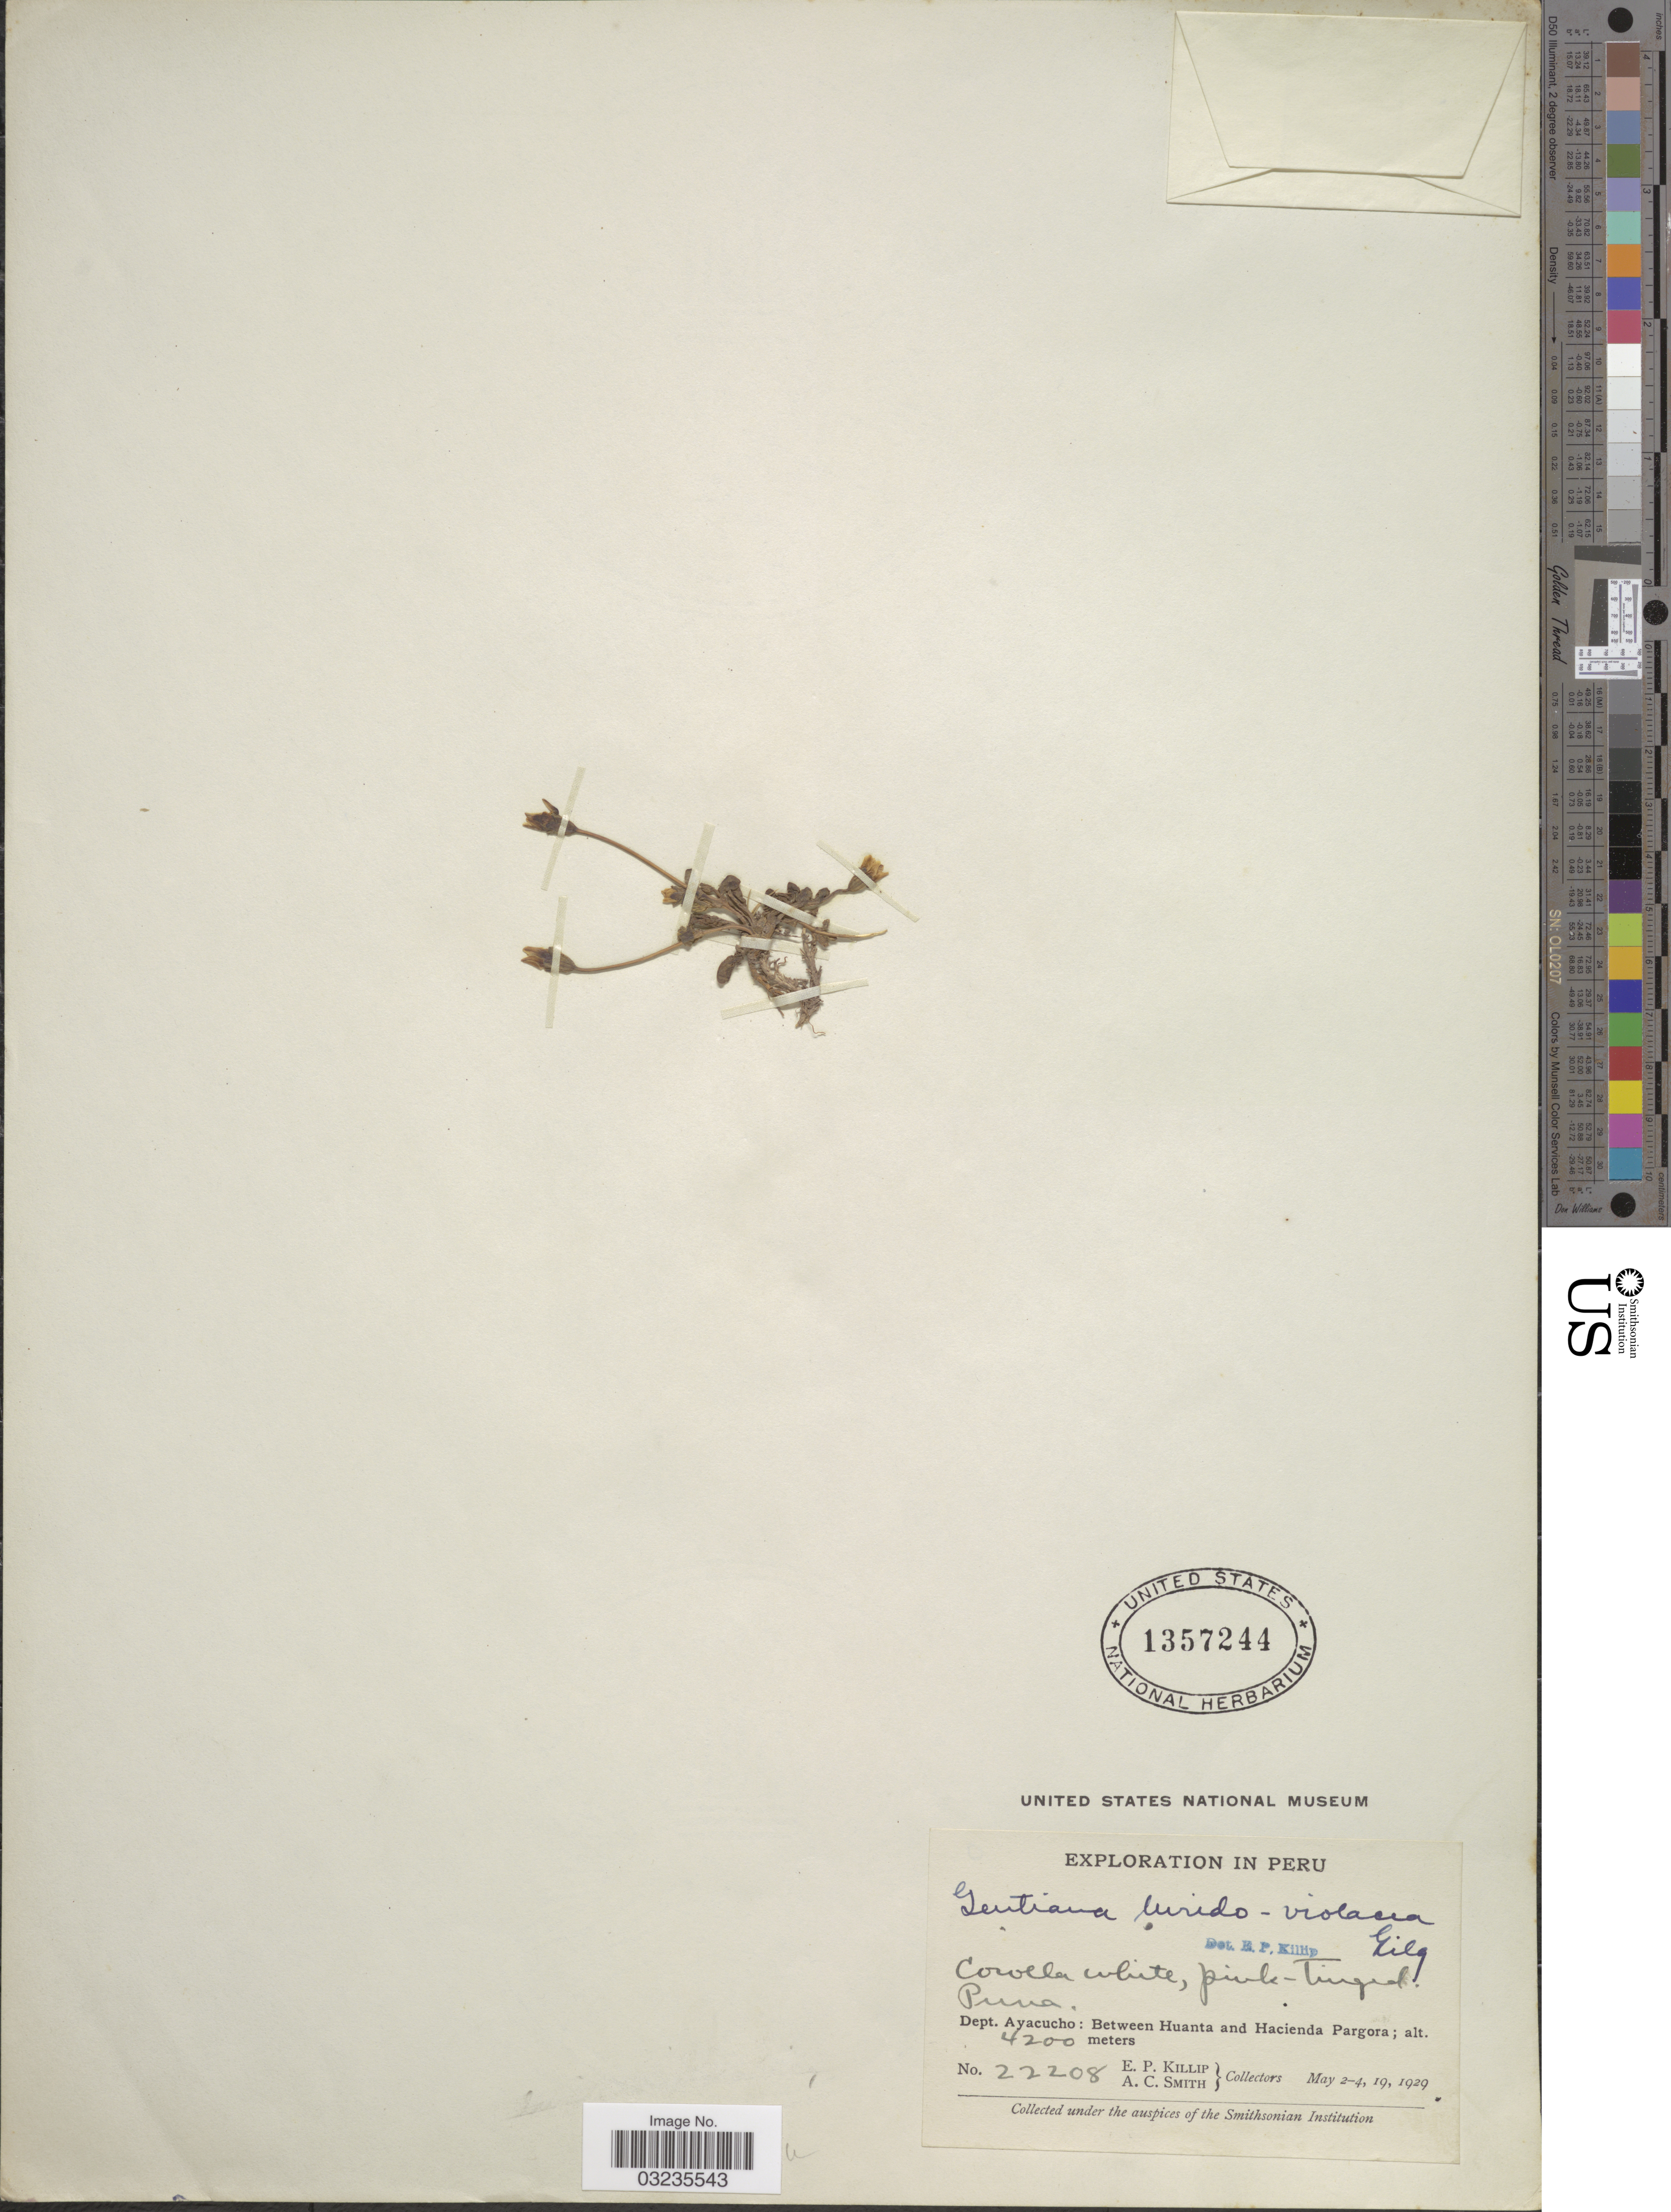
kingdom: Plantae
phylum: Tracheophyta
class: Magnoliopsida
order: Gentianales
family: Gentianaceae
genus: Gentiana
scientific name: Gentiana luridoviolacea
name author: Gilg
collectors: E. P. Killip & A. C. Smith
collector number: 22208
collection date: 1929-05-02/1929-05-19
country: Peru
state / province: Ayacucho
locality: Dept. Ayacucho: Between Huanta and Hacienda Pargora.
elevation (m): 4200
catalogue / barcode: US 1357244